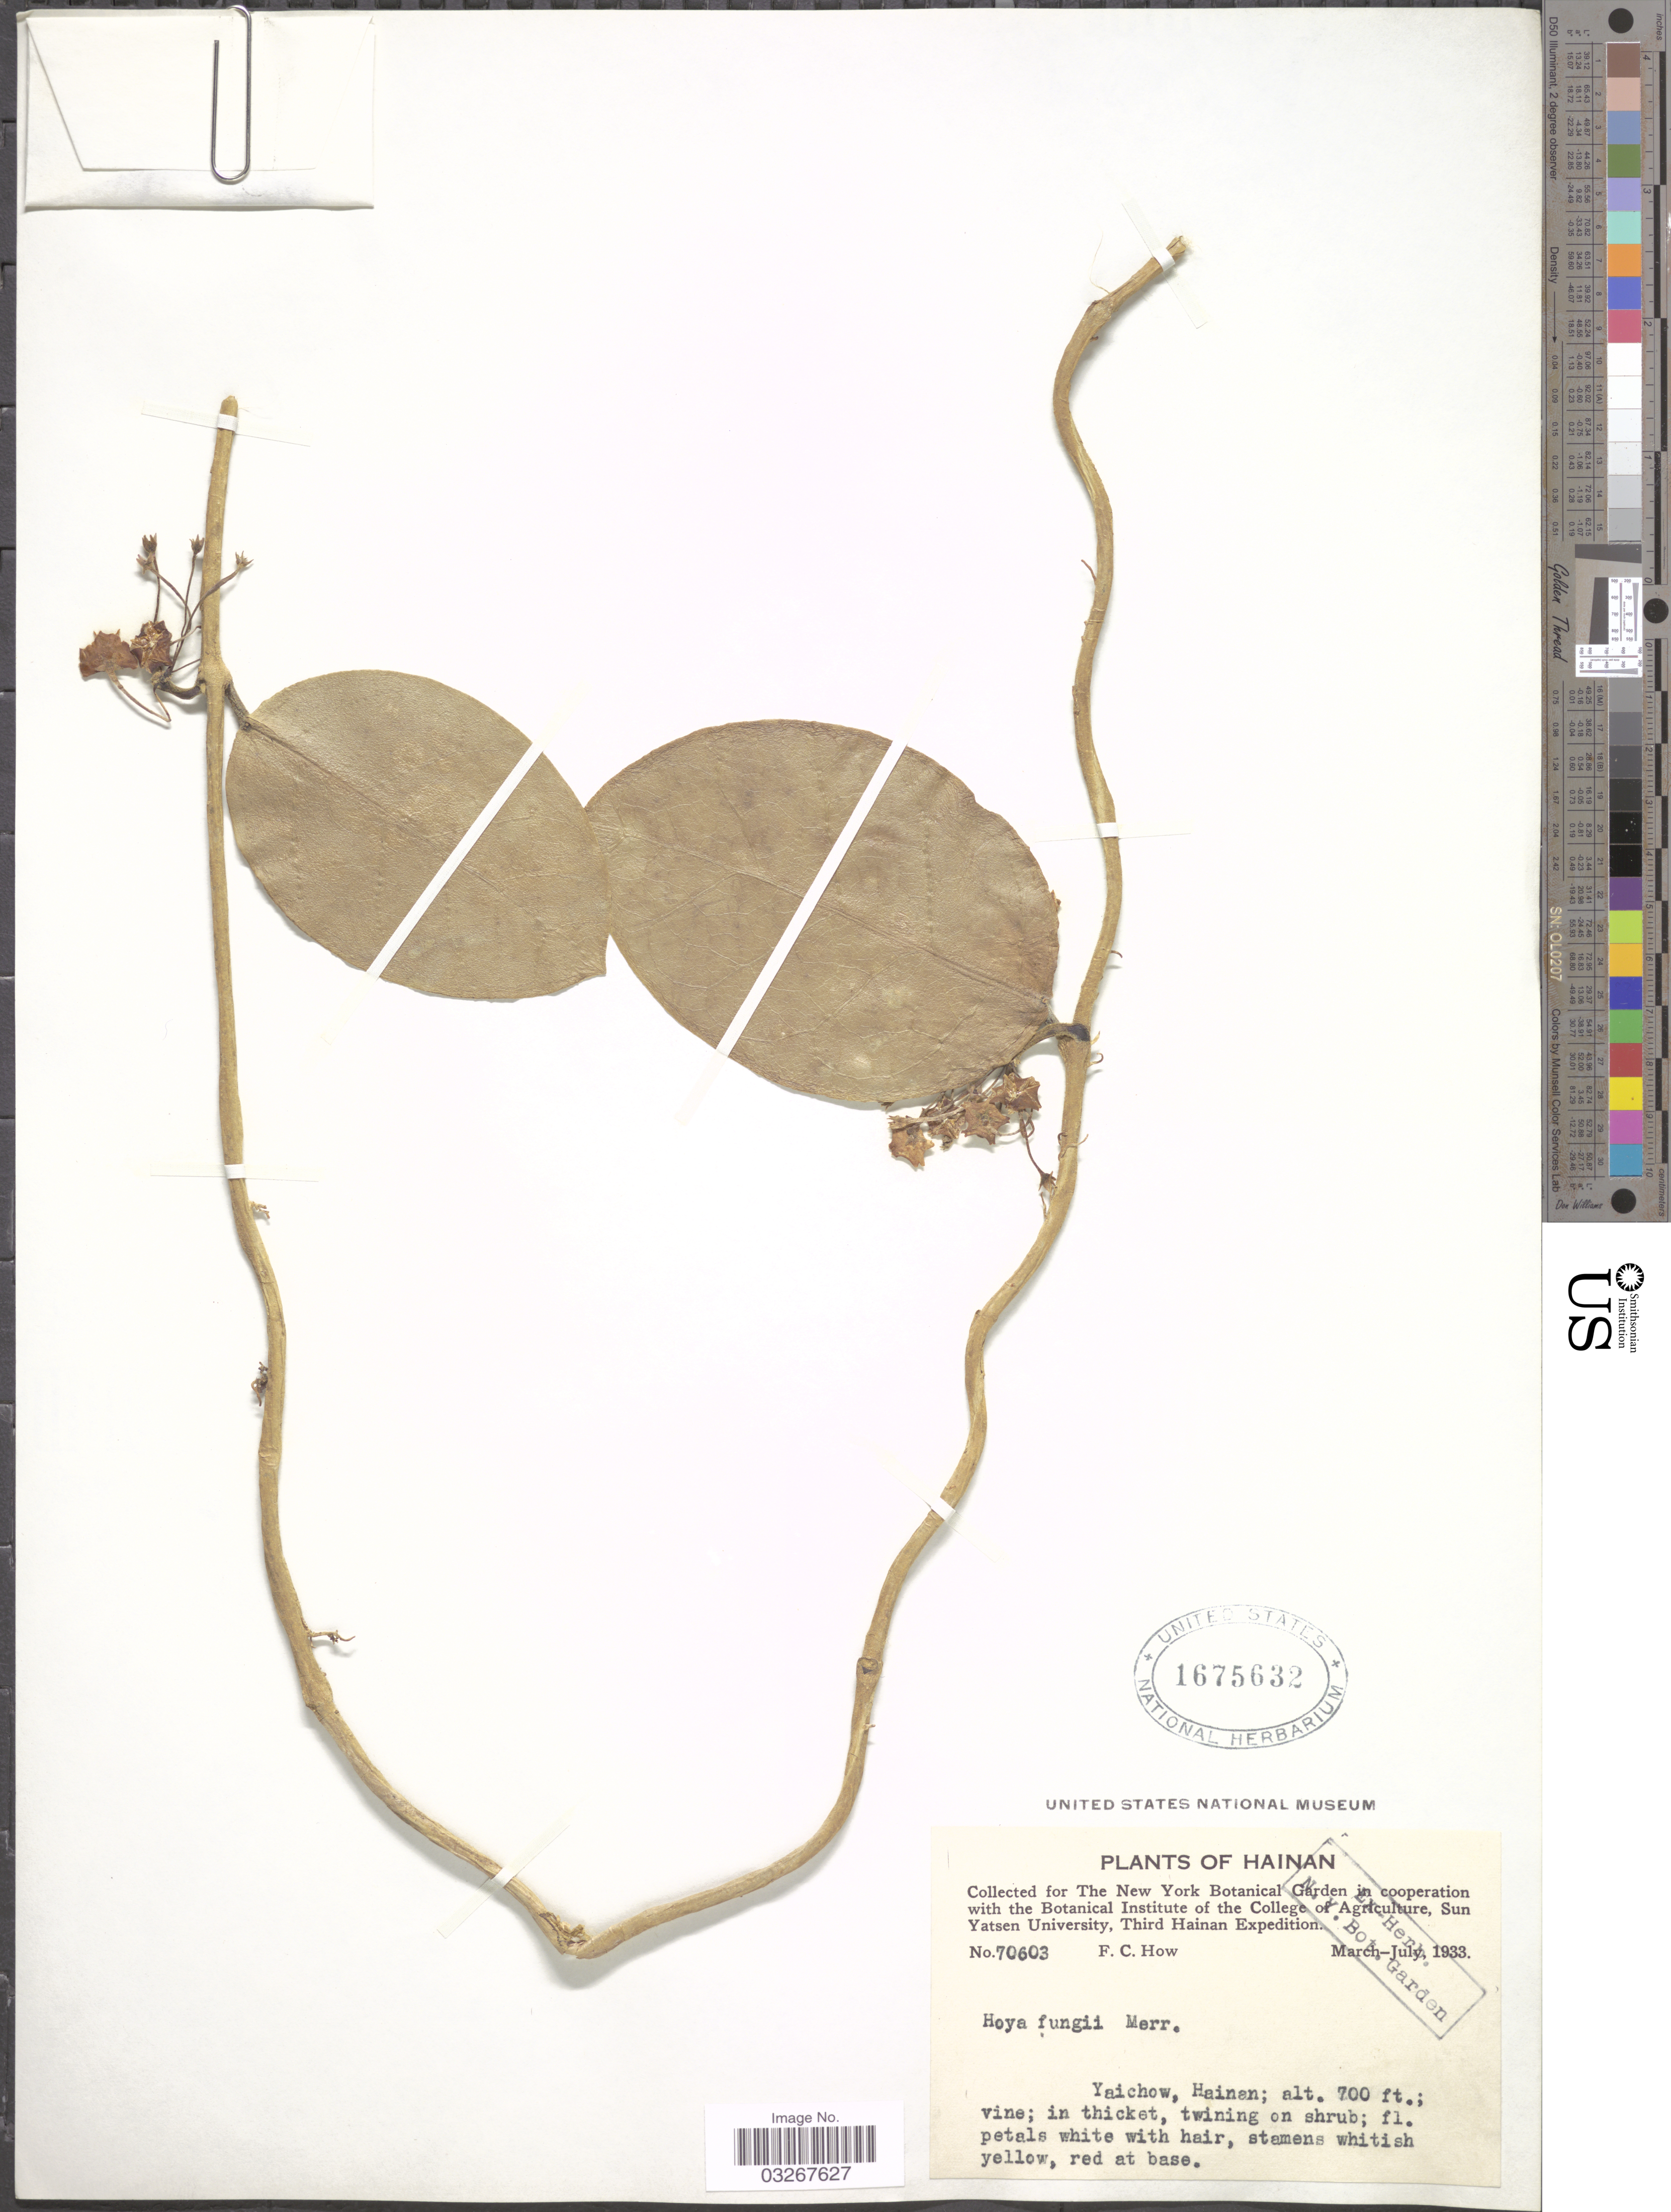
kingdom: Plantae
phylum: Tracheophyta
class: Magnoliopsida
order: Gentianales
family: Apocynaceae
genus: Hoya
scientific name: Hoya fungii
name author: Merr.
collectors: F. C. How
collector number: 70603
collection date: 1933-03/1933-07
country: China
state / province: Hainan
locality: Yaichow.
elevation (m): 213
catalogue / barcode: US 1675632